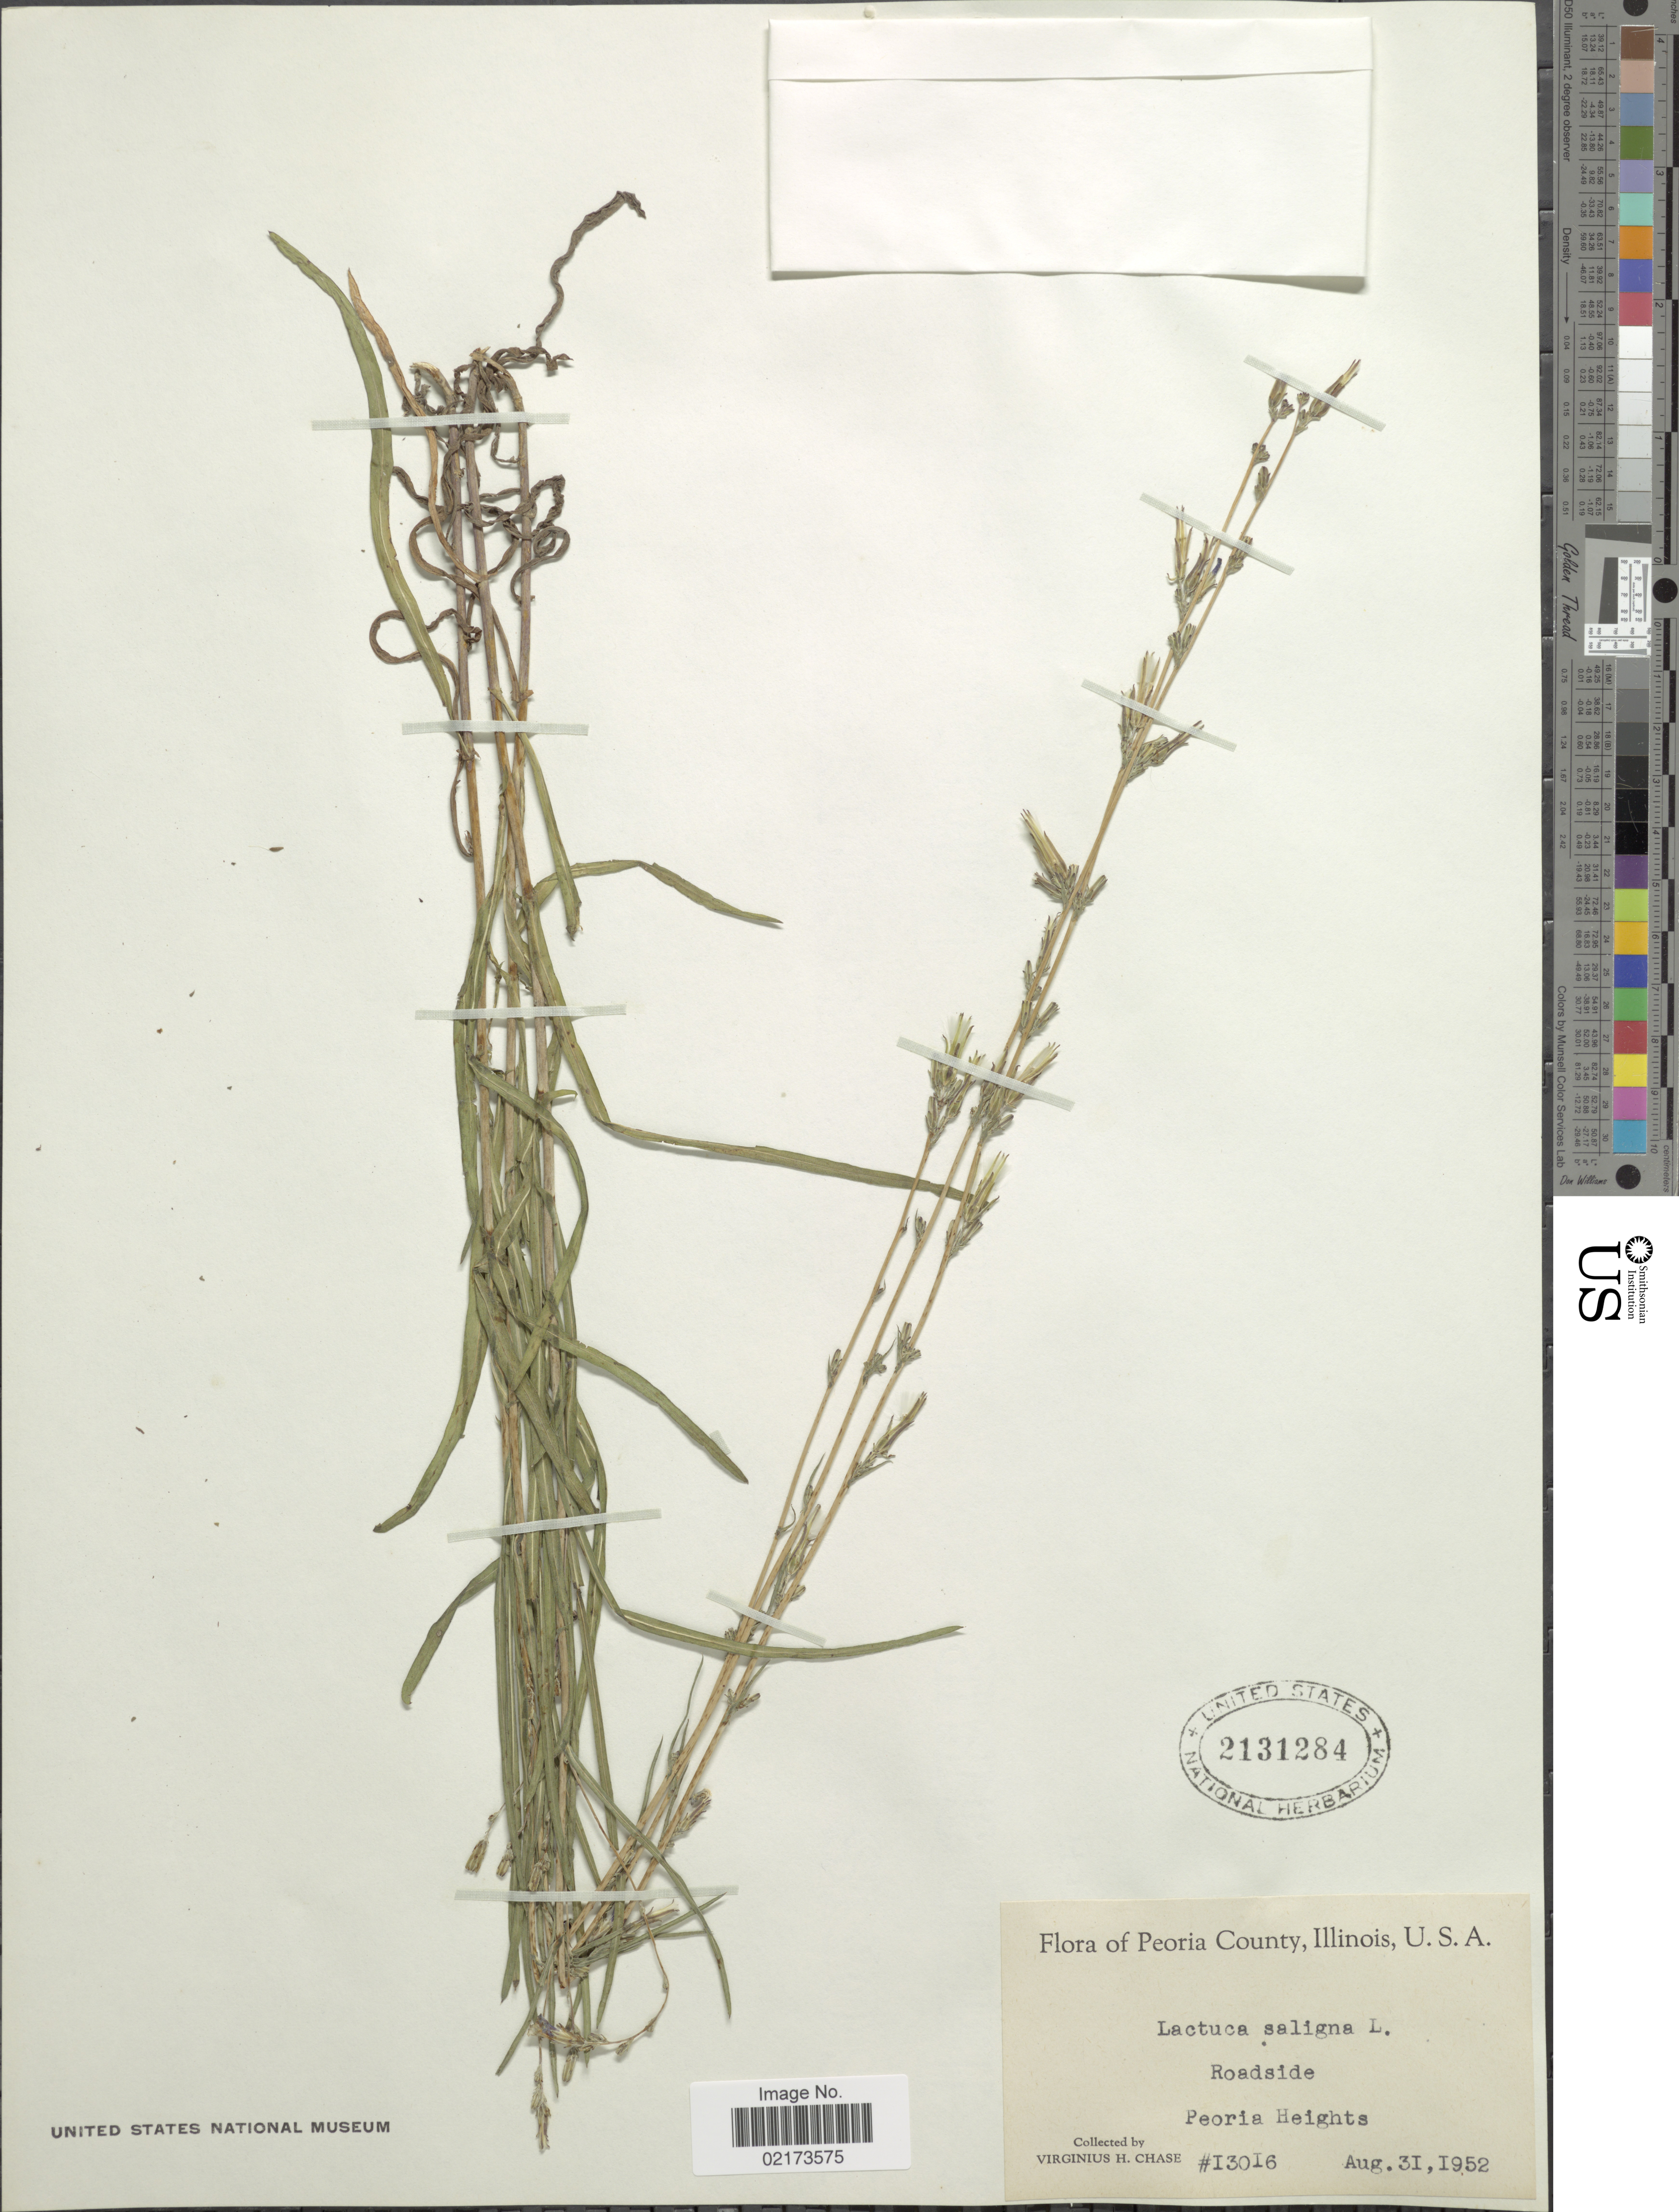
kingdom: Plantae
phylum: Tracheophyta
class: Magnoliopsida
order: Asterales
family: Asteraceae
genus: Lactuca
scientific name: Lactuca saligna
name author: L.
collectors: V. H. Chase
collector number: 13016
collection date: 1952-08-31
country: United States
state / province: Illinois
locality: Peoria County, U.S.A., Peoria Heights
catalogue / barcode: US 2131284